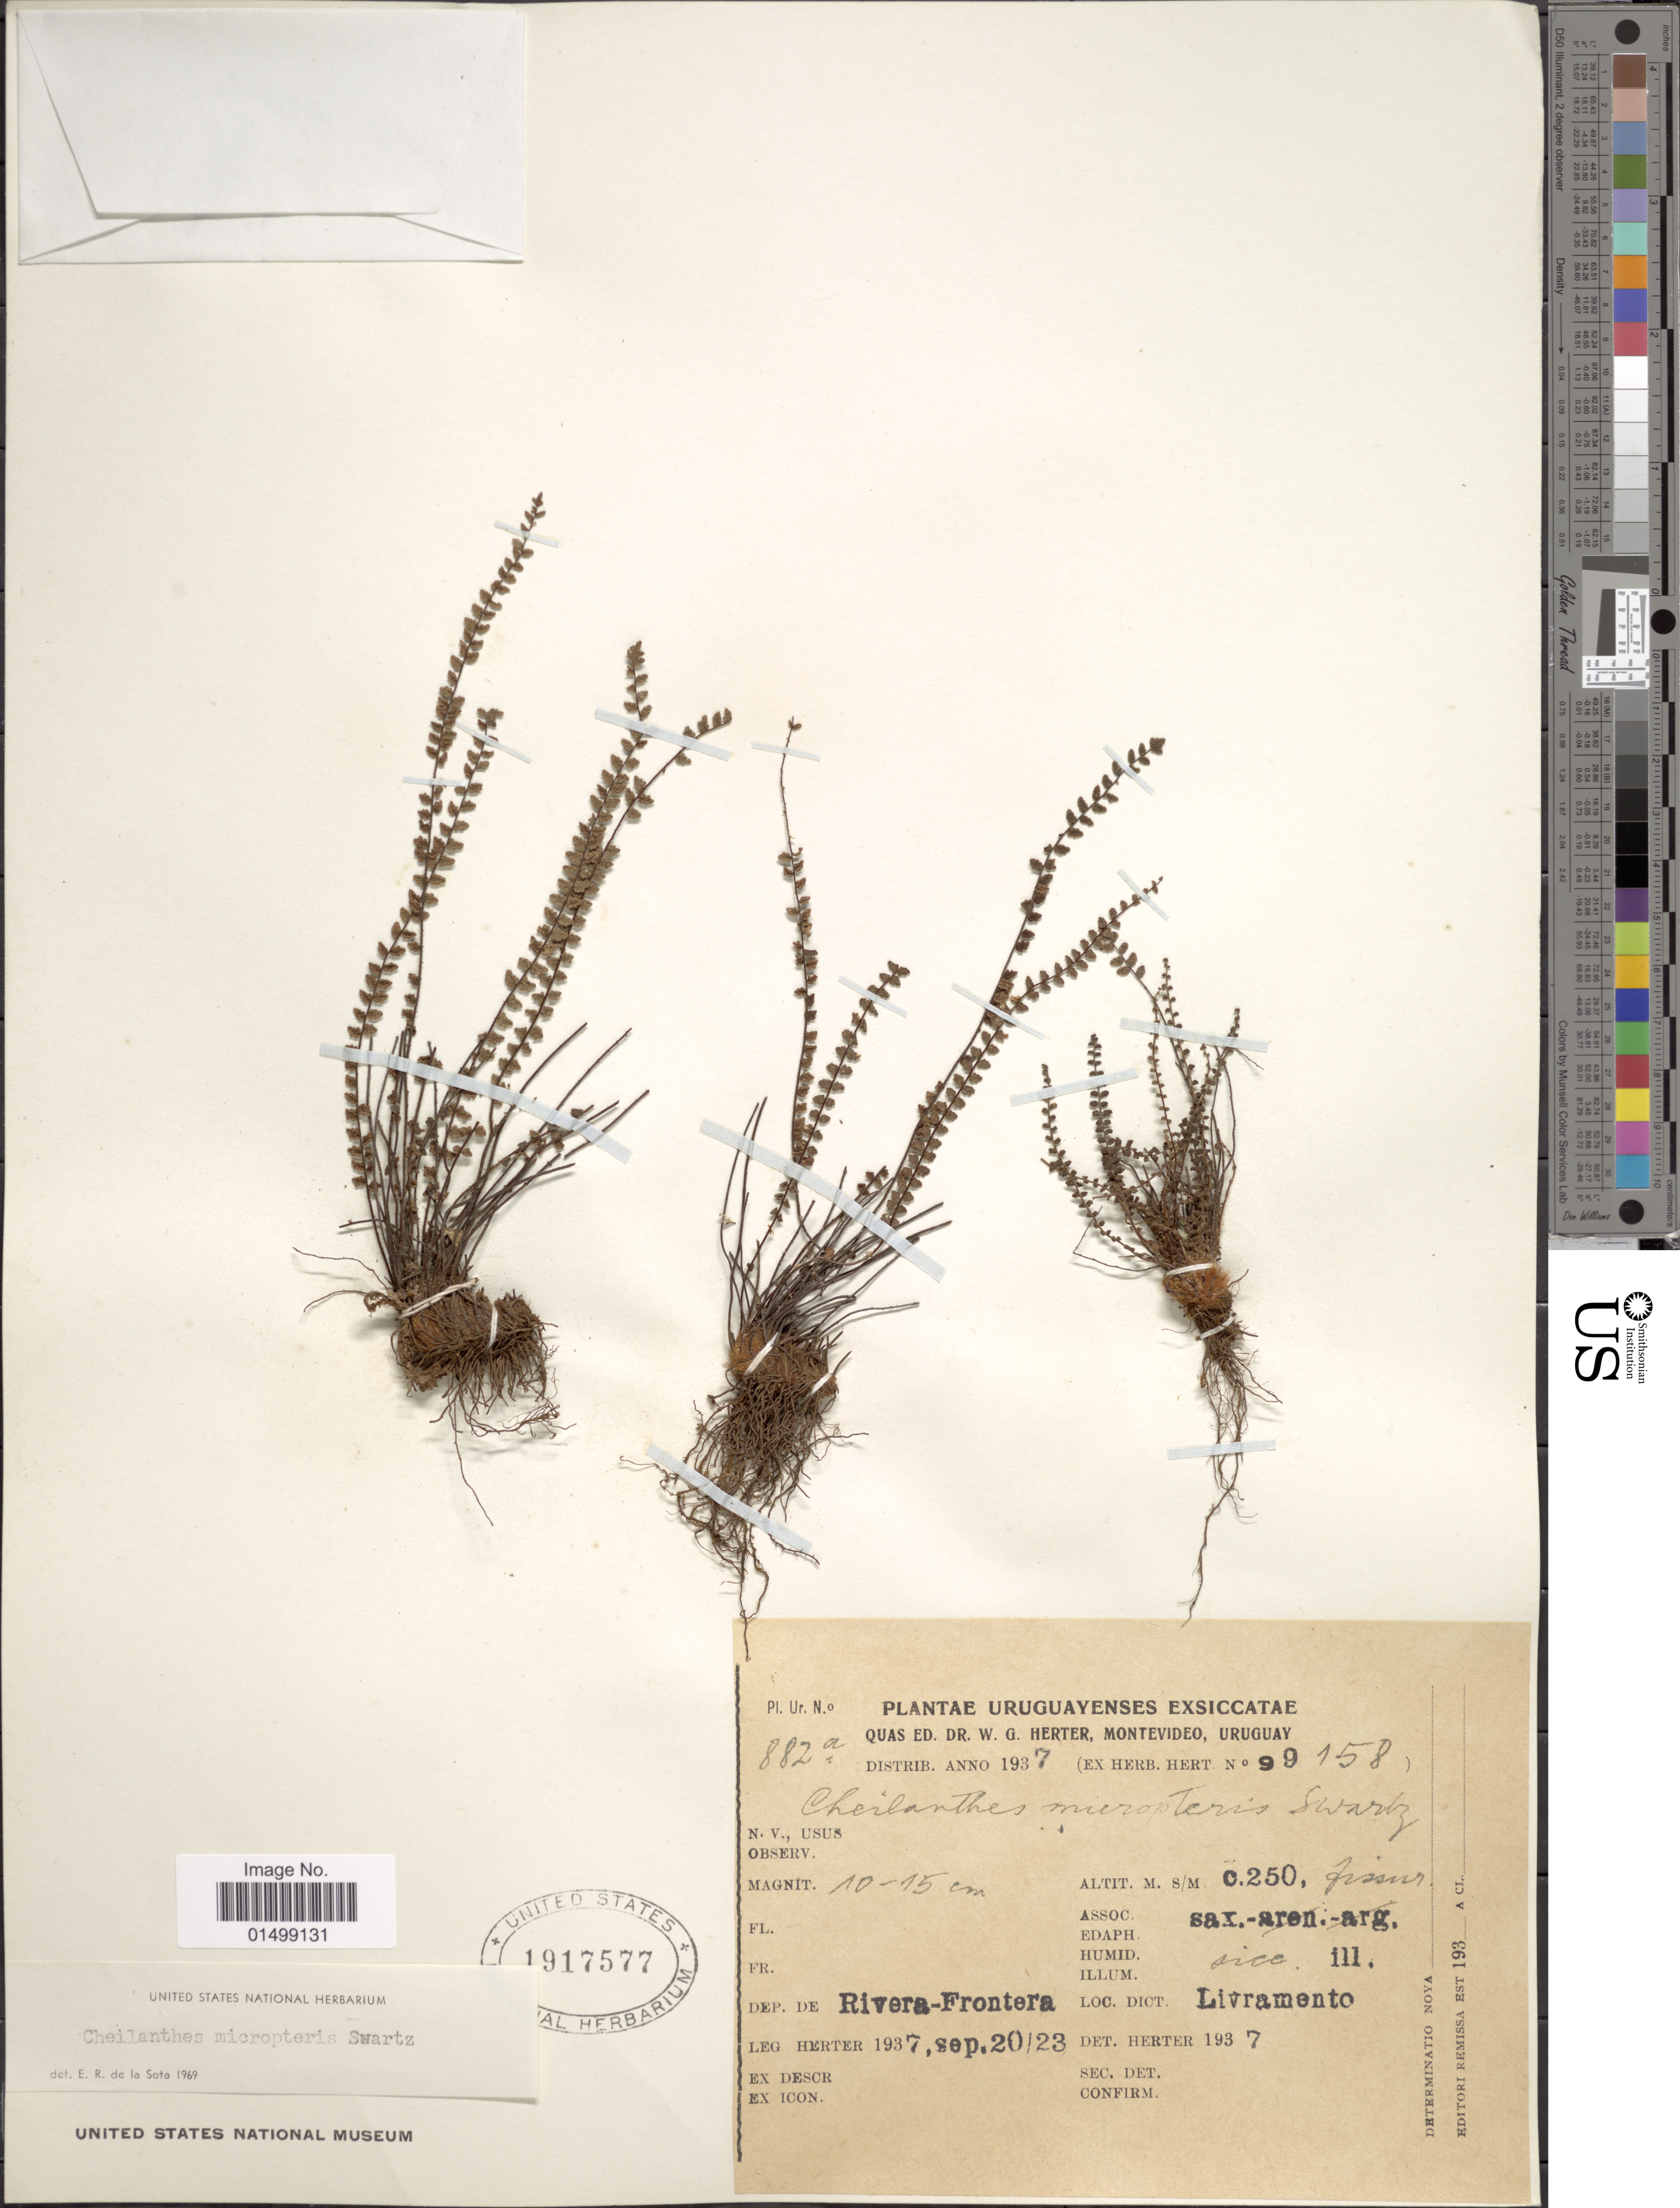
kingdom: Plantae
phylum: Tracheophyta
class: Polypodiopsida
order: Polypodiales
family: Pteridaceae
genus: Cheilanthes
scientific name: Cheilanthes micropteris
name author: Sw.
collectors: W. G. Herter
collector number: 882a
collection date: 1937-09-20/1937-09-23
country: Uruguay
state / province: Montevideo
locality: Dep. de Rivera-Frontera, Livramento.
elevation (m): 250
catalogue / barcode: US 1917577